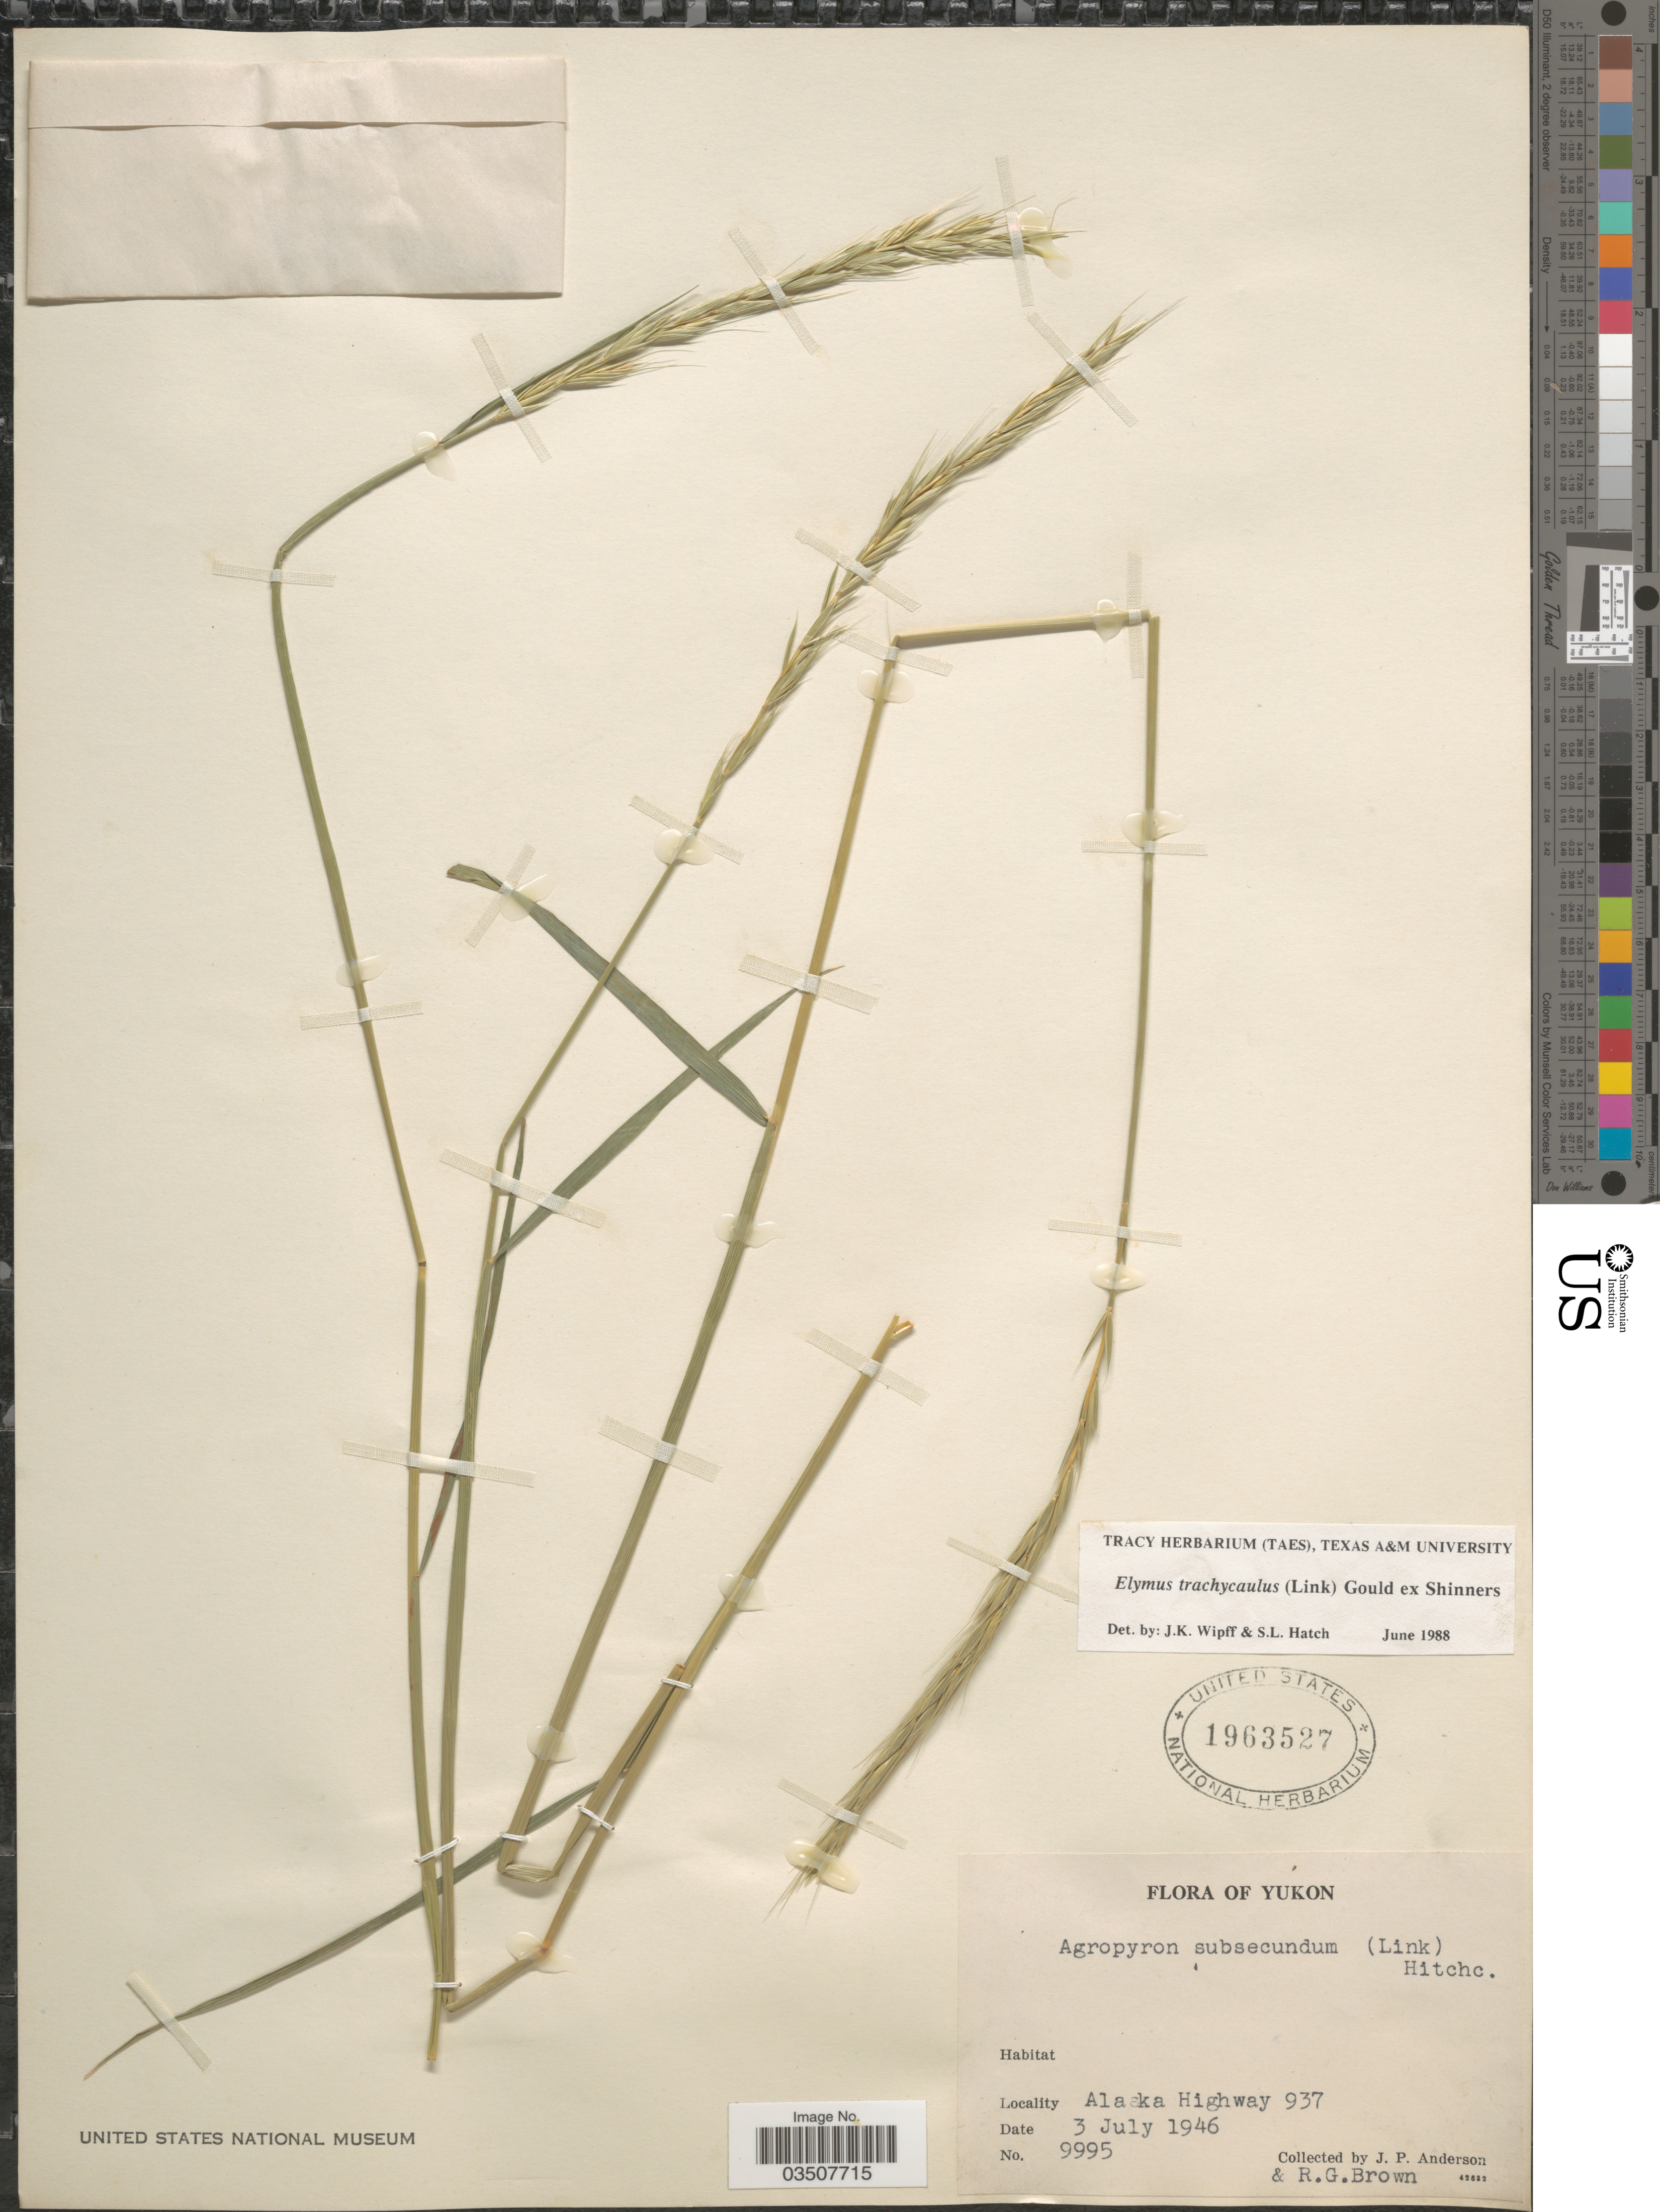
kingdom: Plantae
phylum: Tracheophyta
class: Liliopsida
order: Poales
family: Poaceae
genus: Elymus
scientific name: Elymus trachycaulus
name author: (Link) Gould ex Shinners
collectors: J. P. Anderson & R. G. Brown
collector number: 9995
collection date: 1946-07-03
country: Canada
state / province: Yukon Territory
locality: Alaska Highway 937.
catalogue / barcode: US 1963527